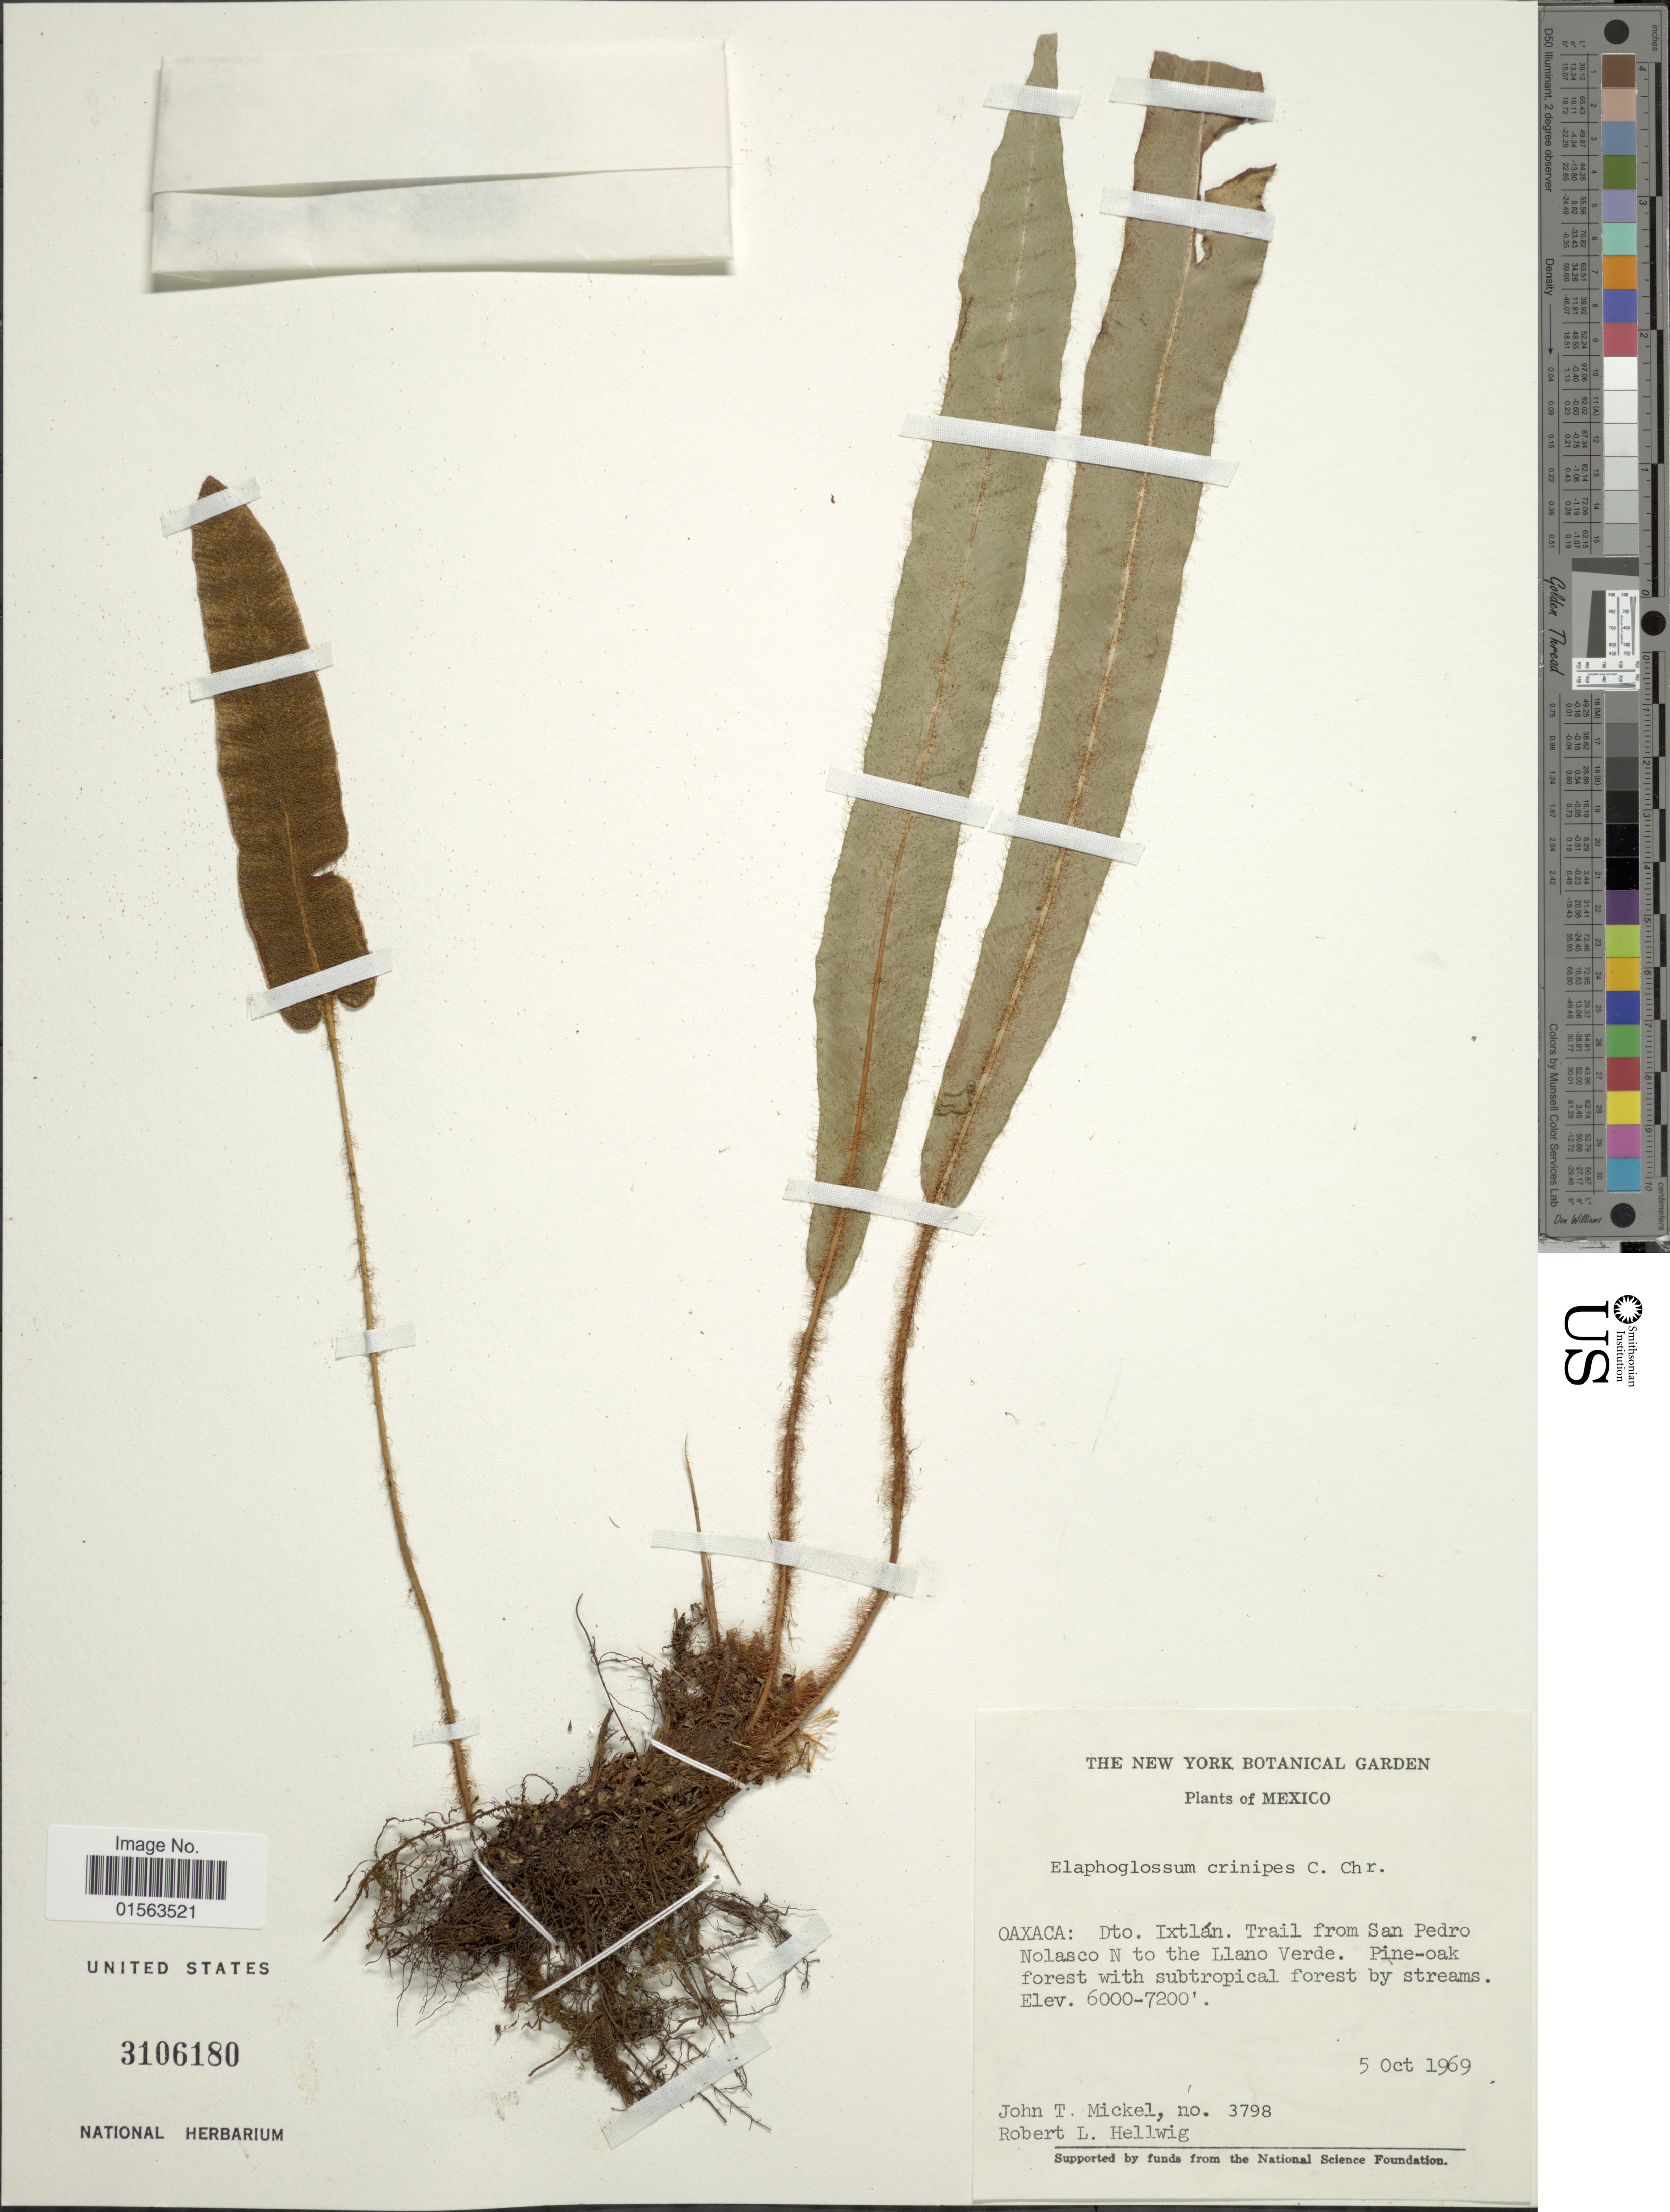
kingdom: Plantae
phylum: Tracheophyta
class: Polypodiopsida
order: Polypodiales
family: Dryopteridaceae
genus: Elaphoglossum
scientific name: Elaphoglossum crinipes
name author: C. Chr.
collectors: J. T. Mickel & R. Hellwig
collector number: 3798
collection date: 1969-10-05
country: Mexico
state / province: Oaxaca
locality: Oaxaca: Dto. Ixtlan, trail fom San Pedro Nolasco N to the Llano Verde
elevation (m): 1829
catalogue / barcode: US 3106180